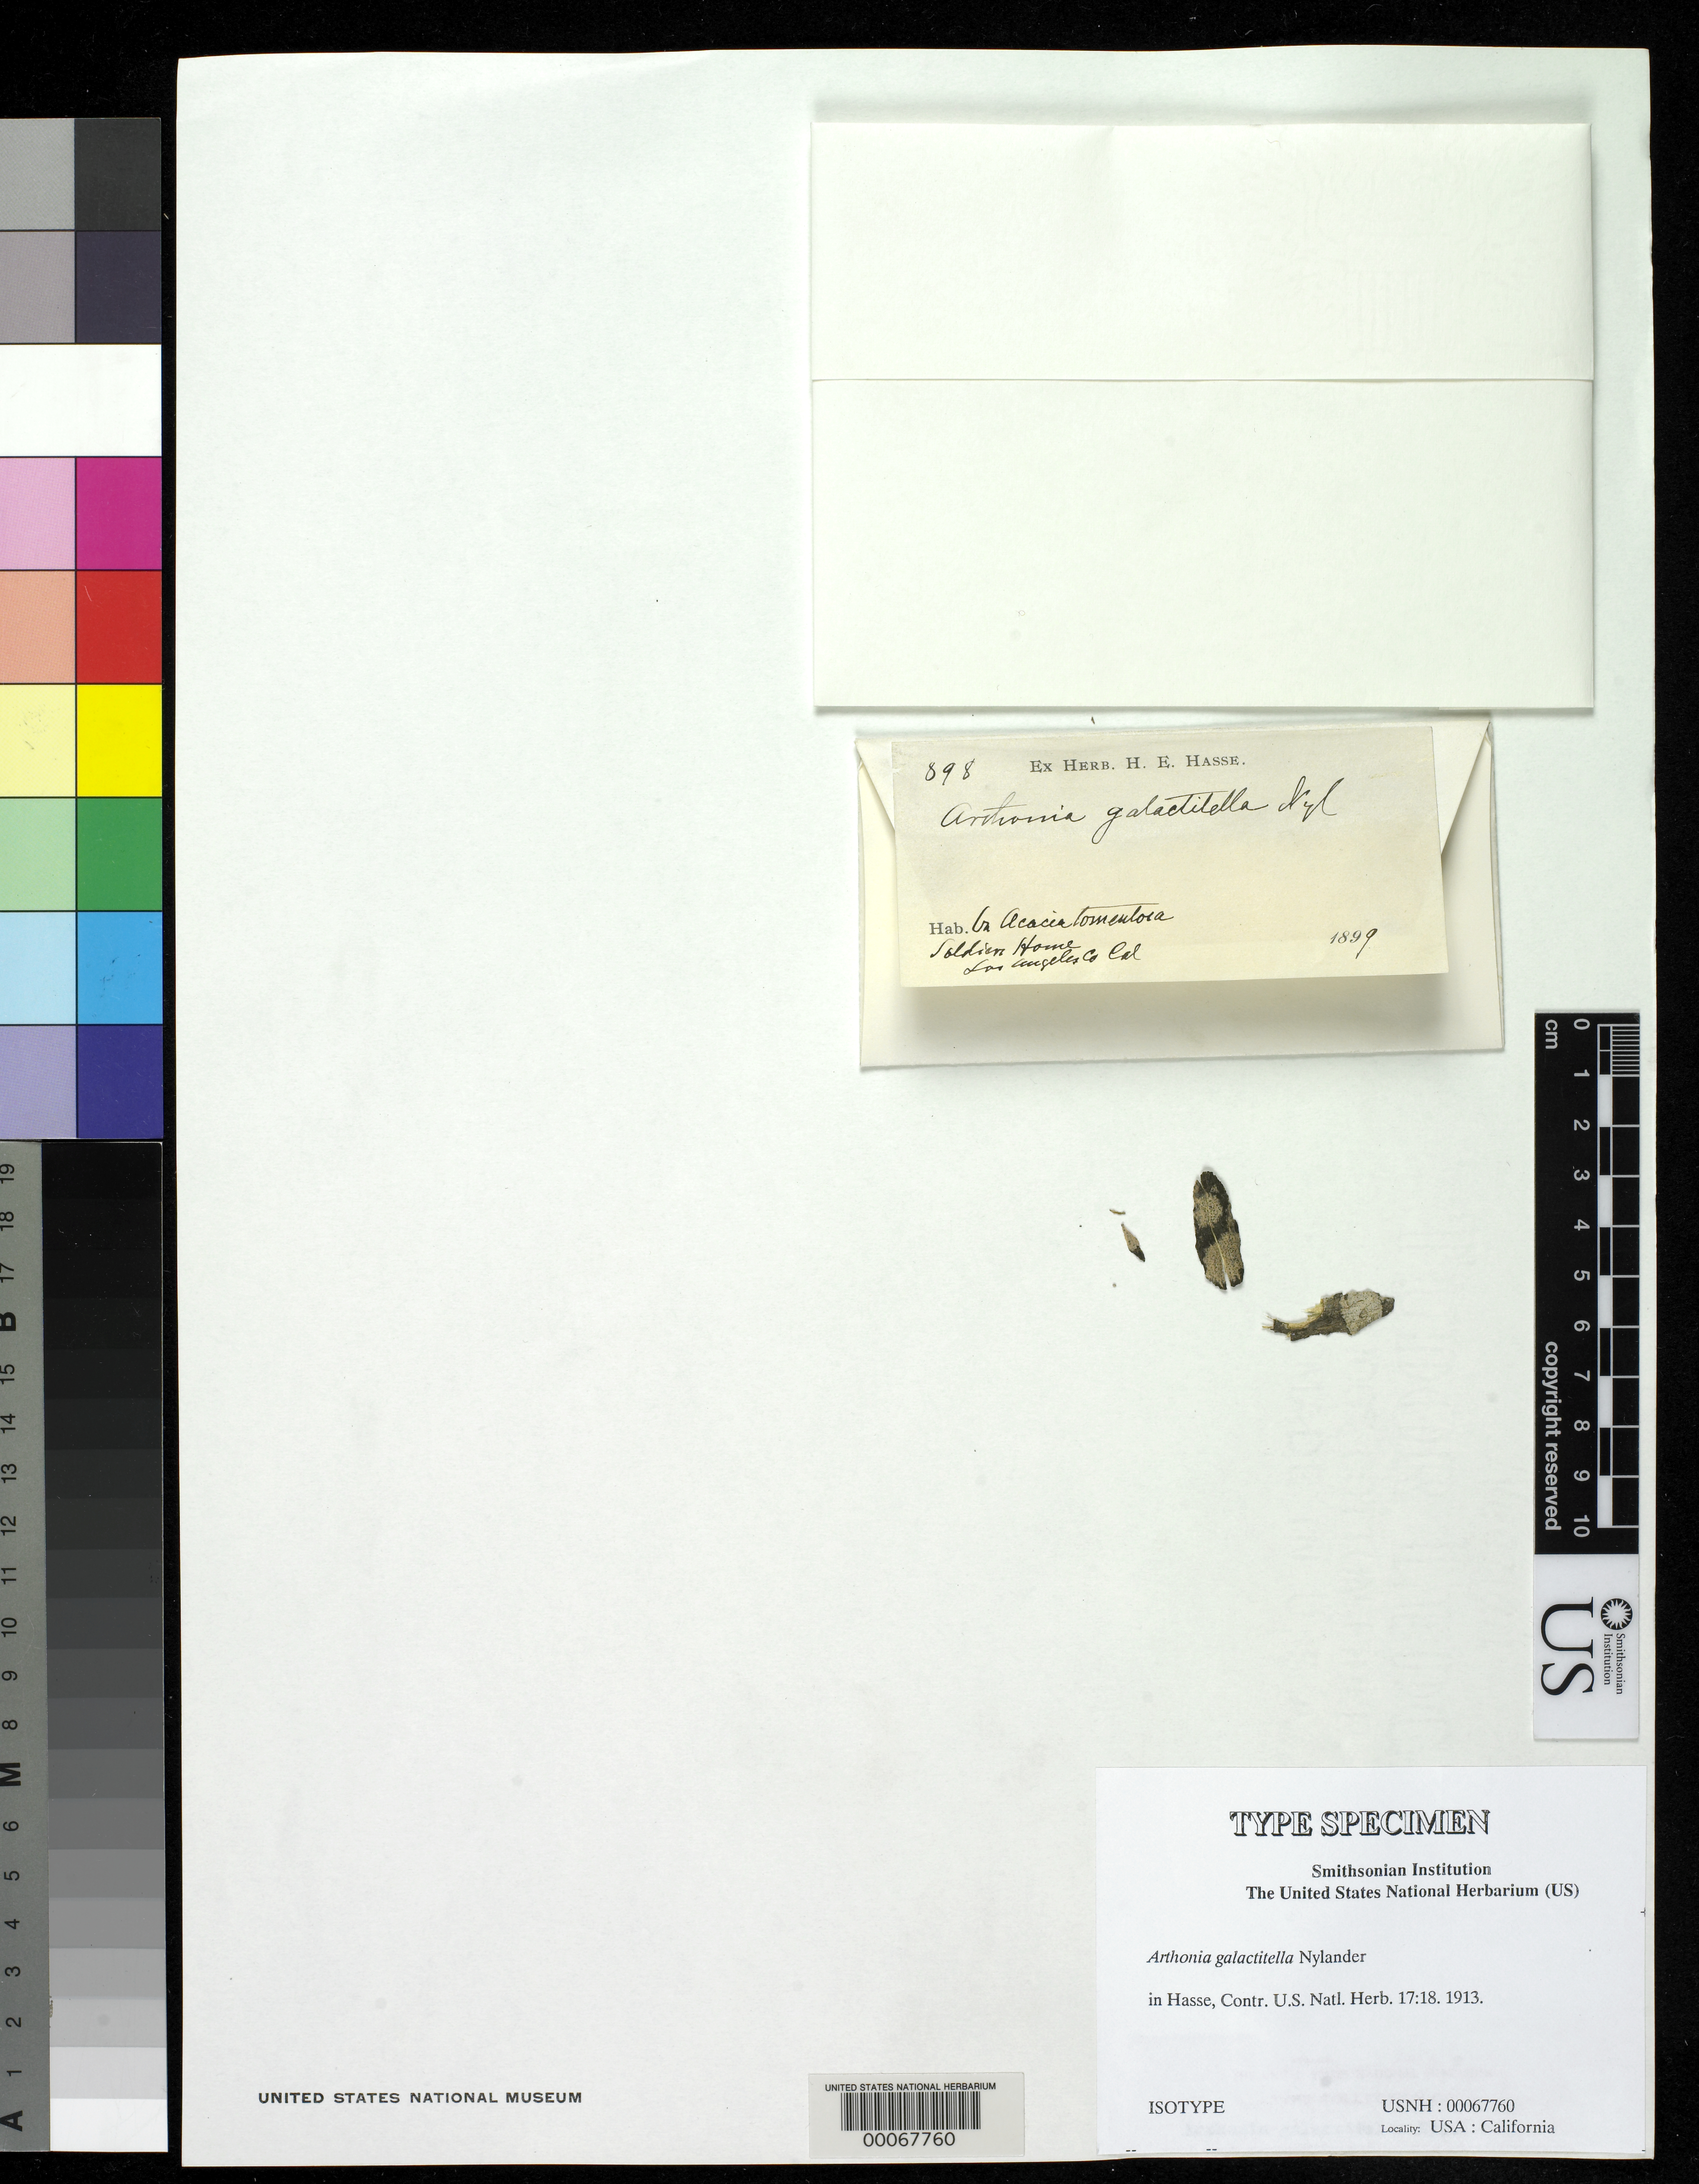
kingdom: Fungi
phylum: Ascomycota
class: Arthoniomycetes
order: Arthoniales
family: Arthoniaceae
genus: Arthonia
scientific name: Arthonia galactitella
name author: Nyl. in Hasse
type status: Isotype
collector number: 898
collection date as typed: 1899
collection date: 1899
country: United States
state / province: California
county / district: Los Angeles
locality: Soldiers Home grounds near Santa Monica.